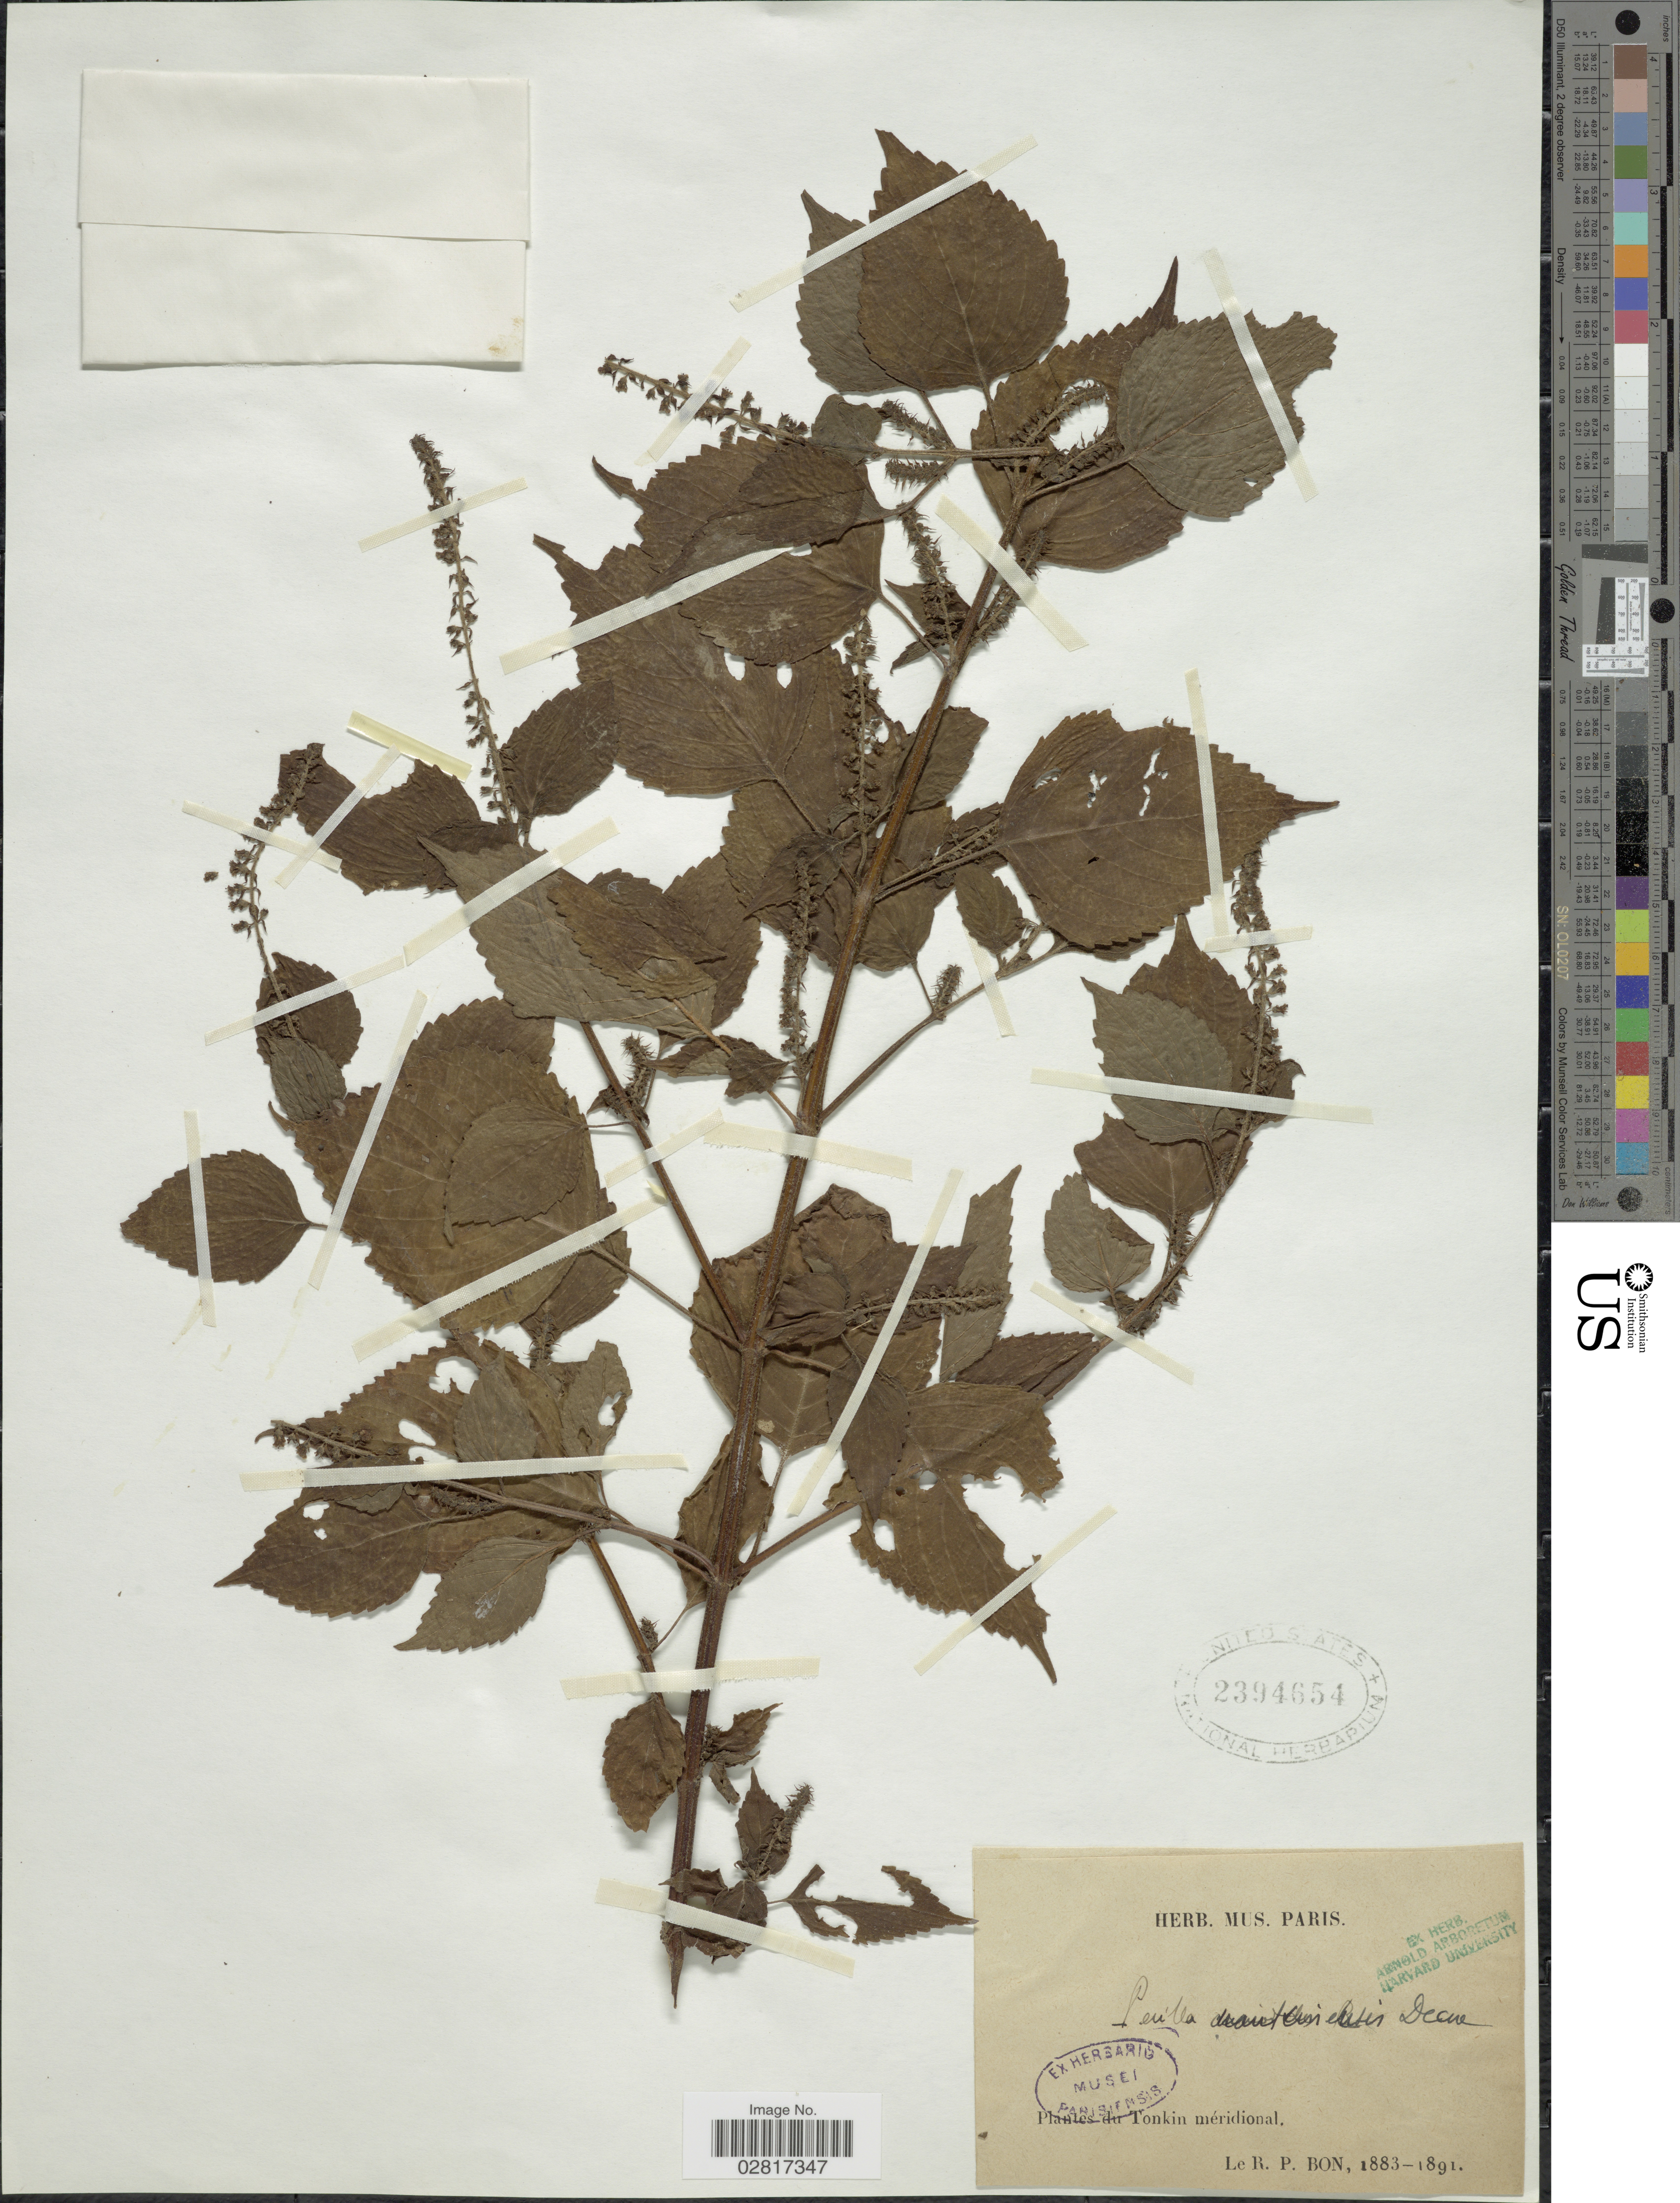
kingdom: Plantae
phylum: Tracheophyta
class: Magnoliopsida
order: Lamiales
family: Lamiaceae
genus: Perilla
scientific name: Perilla frutescens var. crispa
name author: (Thunb.) H. Deane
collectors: R. Bon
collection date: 1883/1891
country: Vietnam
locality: Tonkin méridional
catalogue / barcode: US 2394654